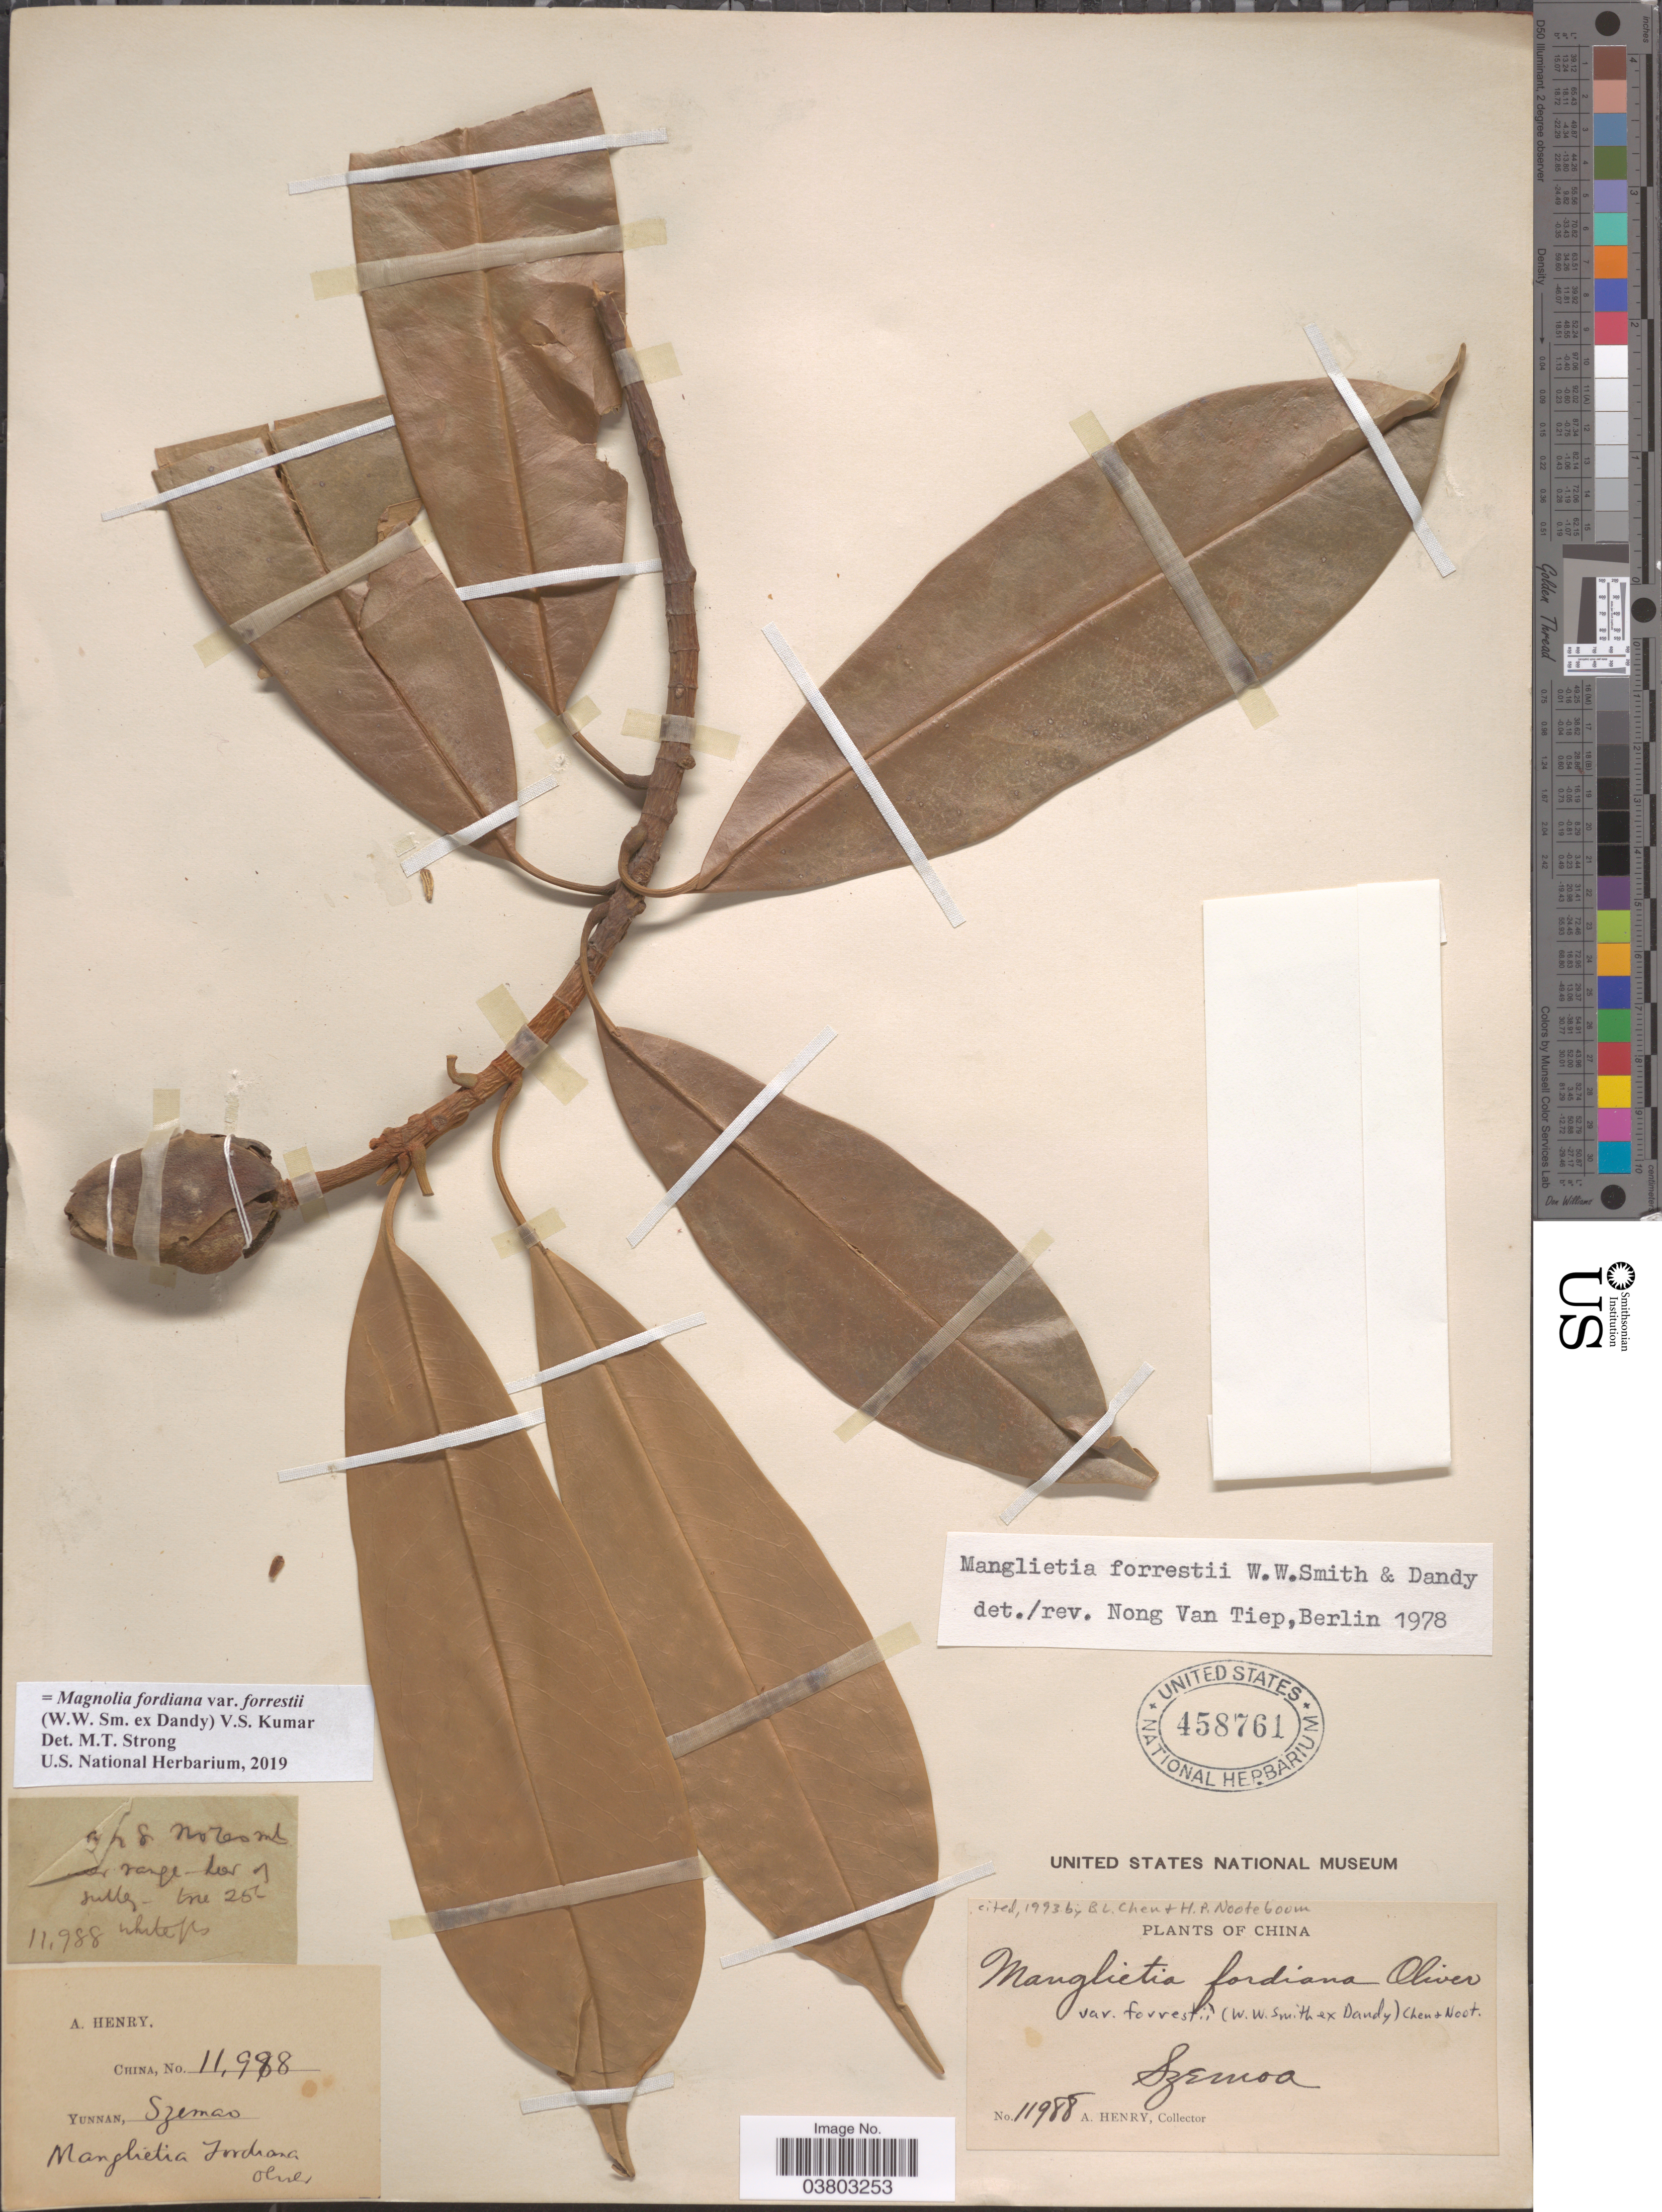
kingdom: Plantae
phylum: Tracheophyta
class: Magnoliopsida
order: Magnoliales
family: Magnoliaceae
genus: Magnolia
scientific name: Magnolia fordiana var. forrestii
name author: (W.W. Sm. ex Dandy) V.S. Kumar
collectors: A. Henry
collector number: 11988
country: China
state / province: Yunnan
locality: Szemao.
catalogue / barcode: US 458761